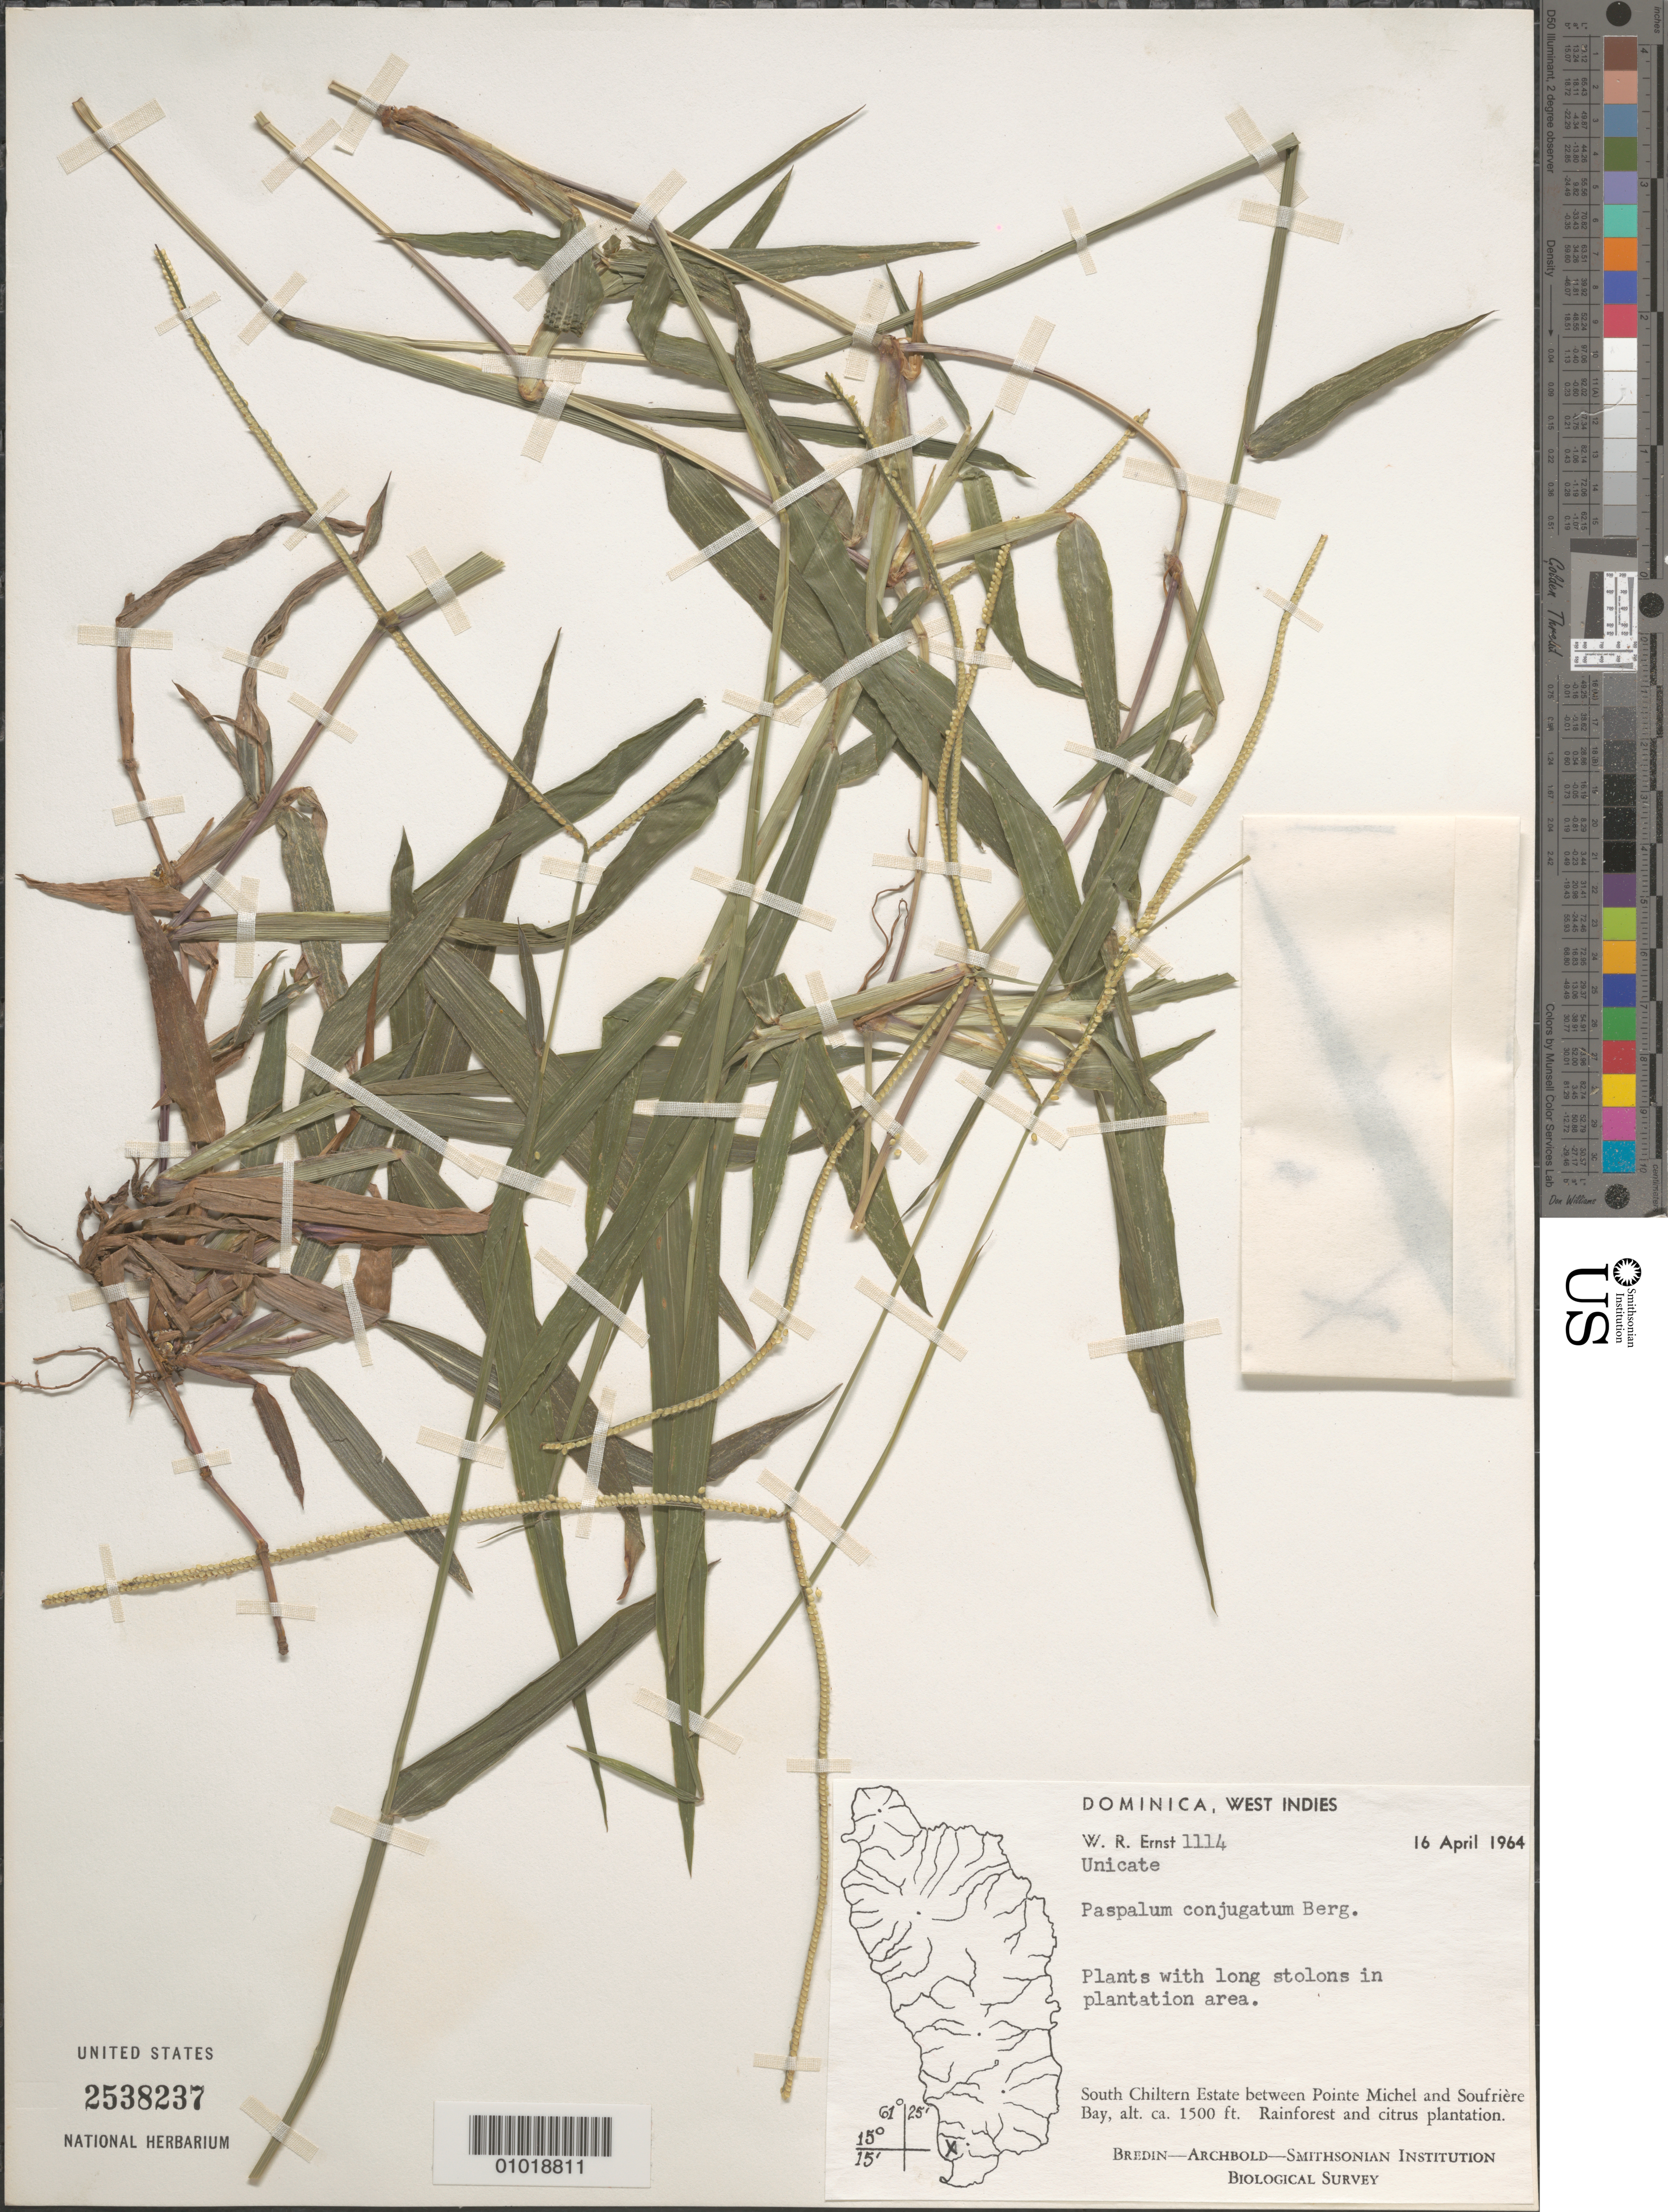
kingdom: Plantae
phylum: Tracheophyta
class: Liliopsida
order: Poales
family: Poaceae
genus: Paspalum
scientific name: Paspalum conjugatum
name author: P.J. Bergius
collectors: W. R. Ernst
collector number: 1114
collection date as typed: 16 Apr 1964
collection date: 1964-04-16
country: Dominica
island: Dominica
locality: S Chiltern Estate between Pointe Michel and Soufriere Bay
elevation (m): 457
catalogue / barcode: US 2538237